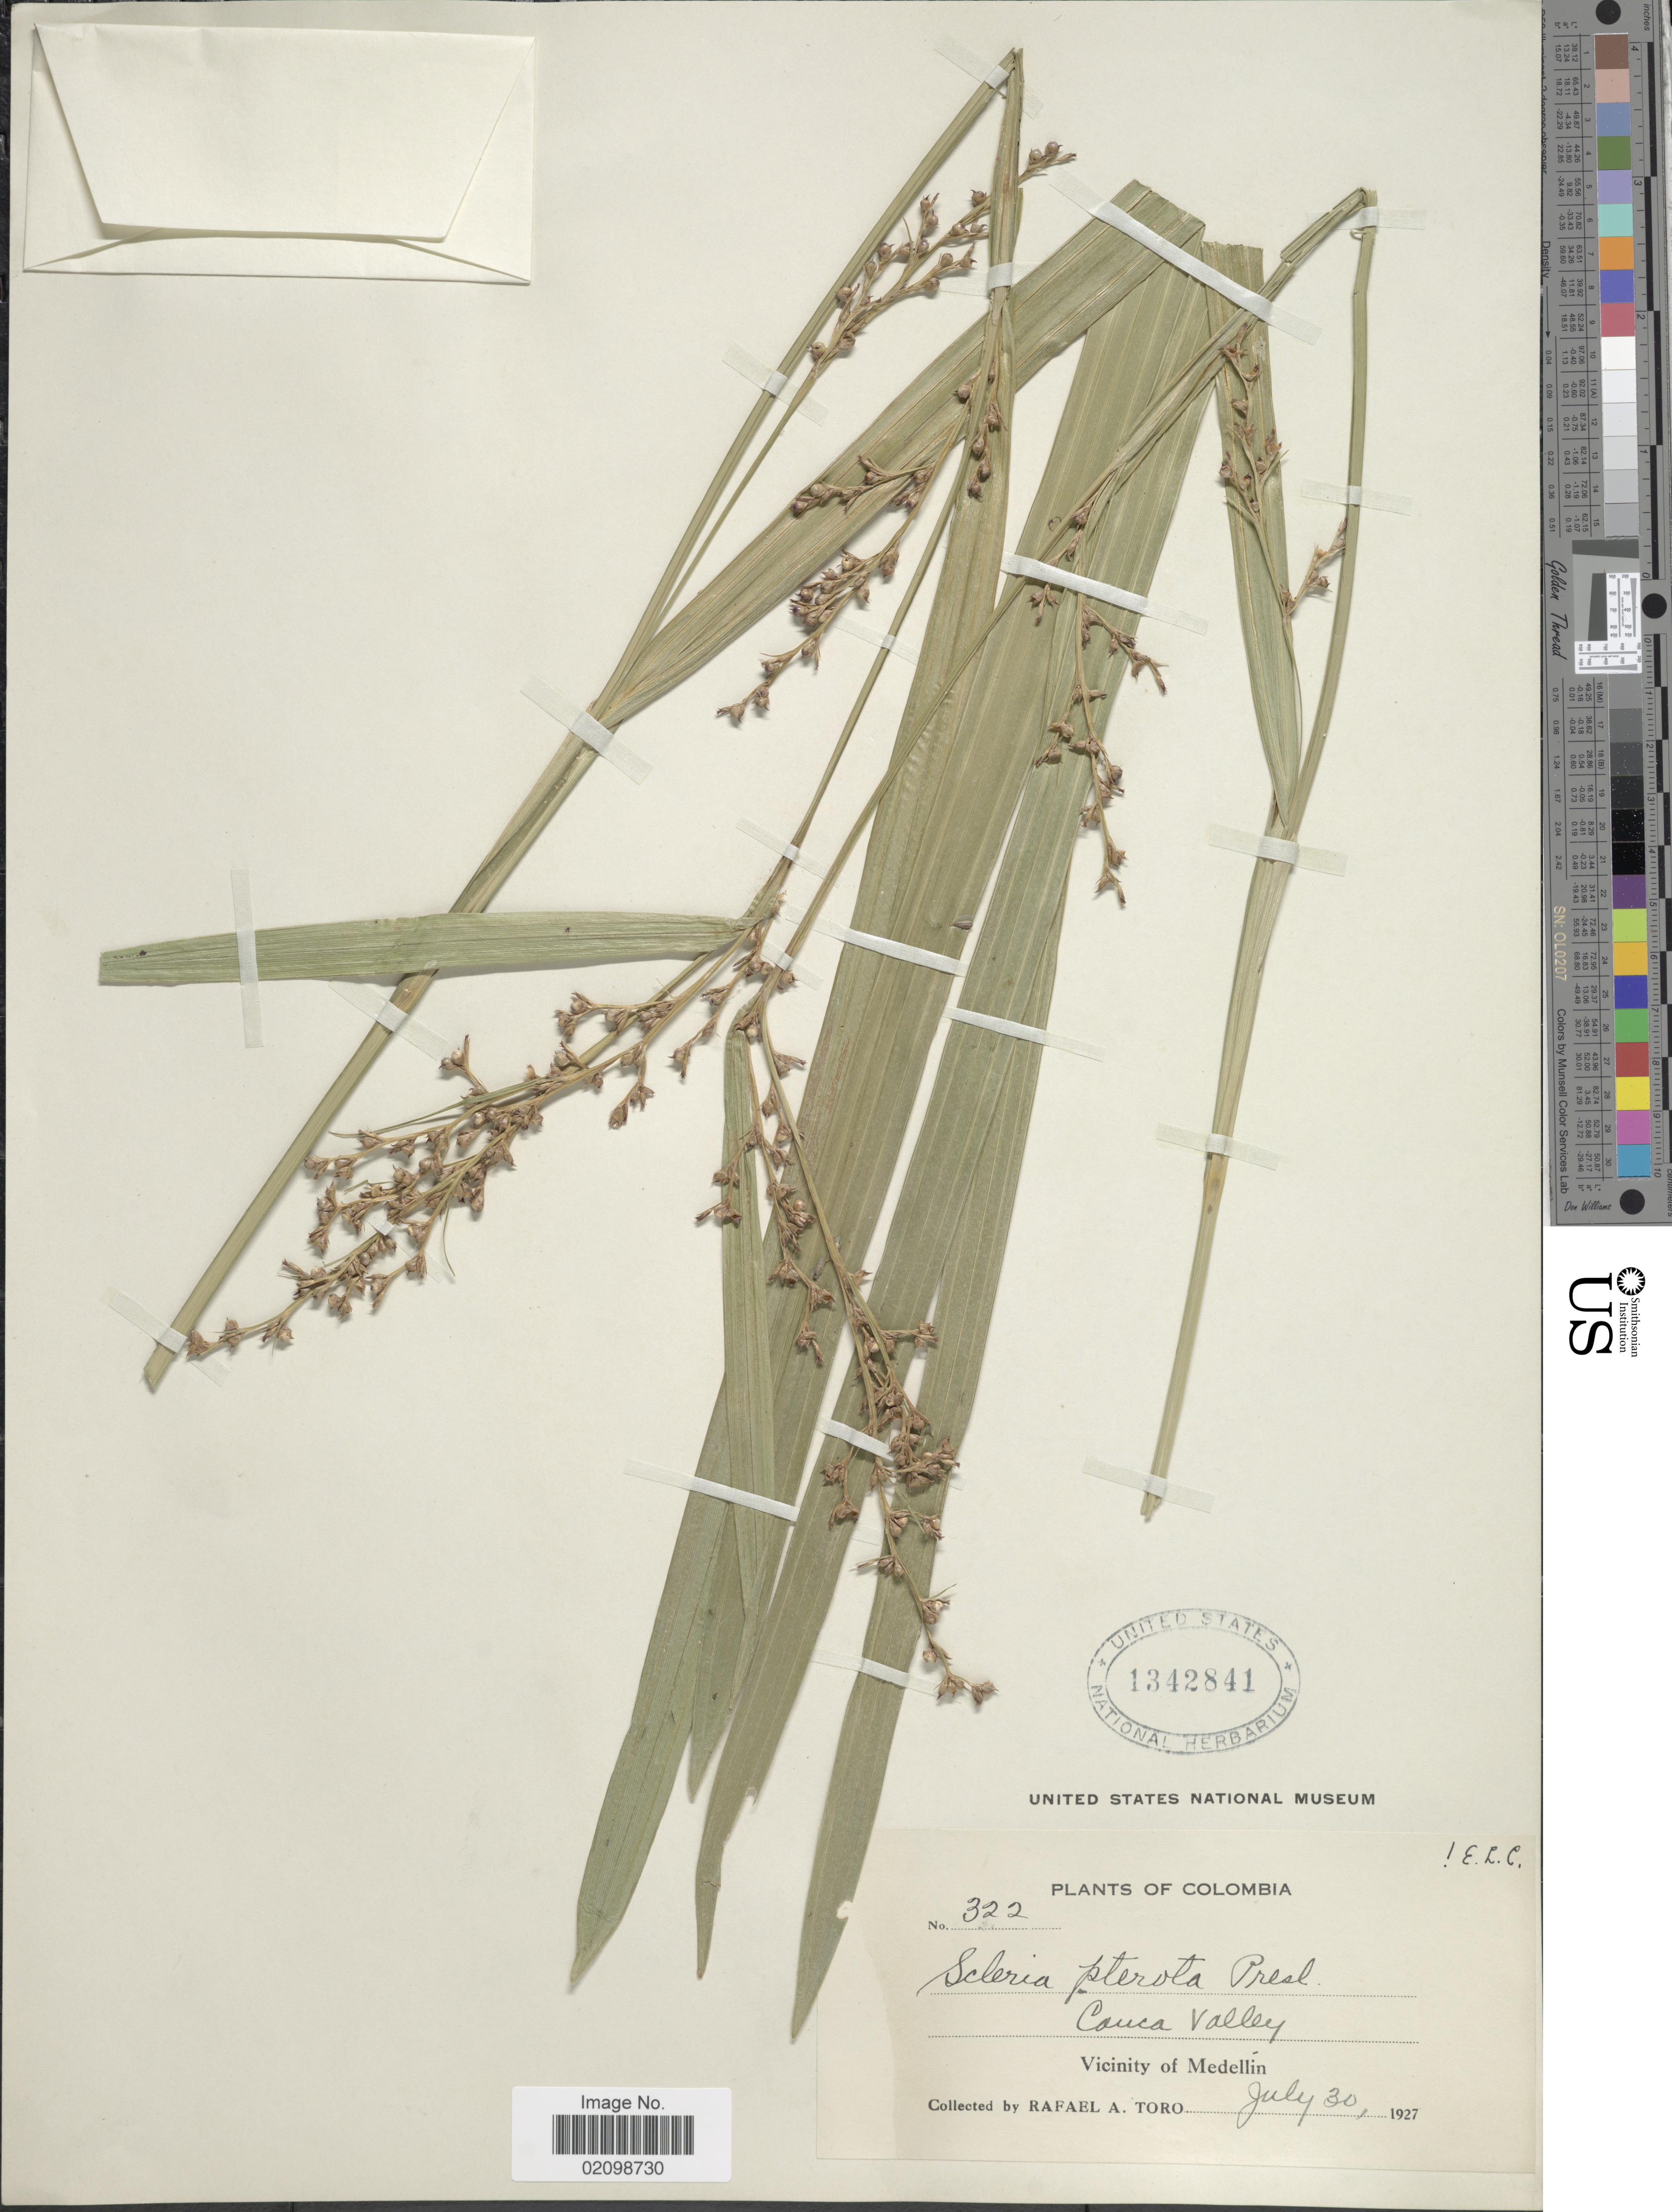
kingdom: Plantae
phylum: Tracheophyta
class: Liliopsida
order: Poales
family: Cyperaceae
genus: Scleria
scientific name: Scleria gaertneri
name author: Raddi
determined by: Strong, Mark T., (BOT), Smithsonian Institution - National Museum of Natural History (UNITED STATES)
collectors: R. A. Toro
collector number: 322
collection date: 1927-07-30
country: Colombia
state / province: Cauca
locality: Cauca Valley, Vicinity of Medellín.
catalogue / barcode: US 1342841